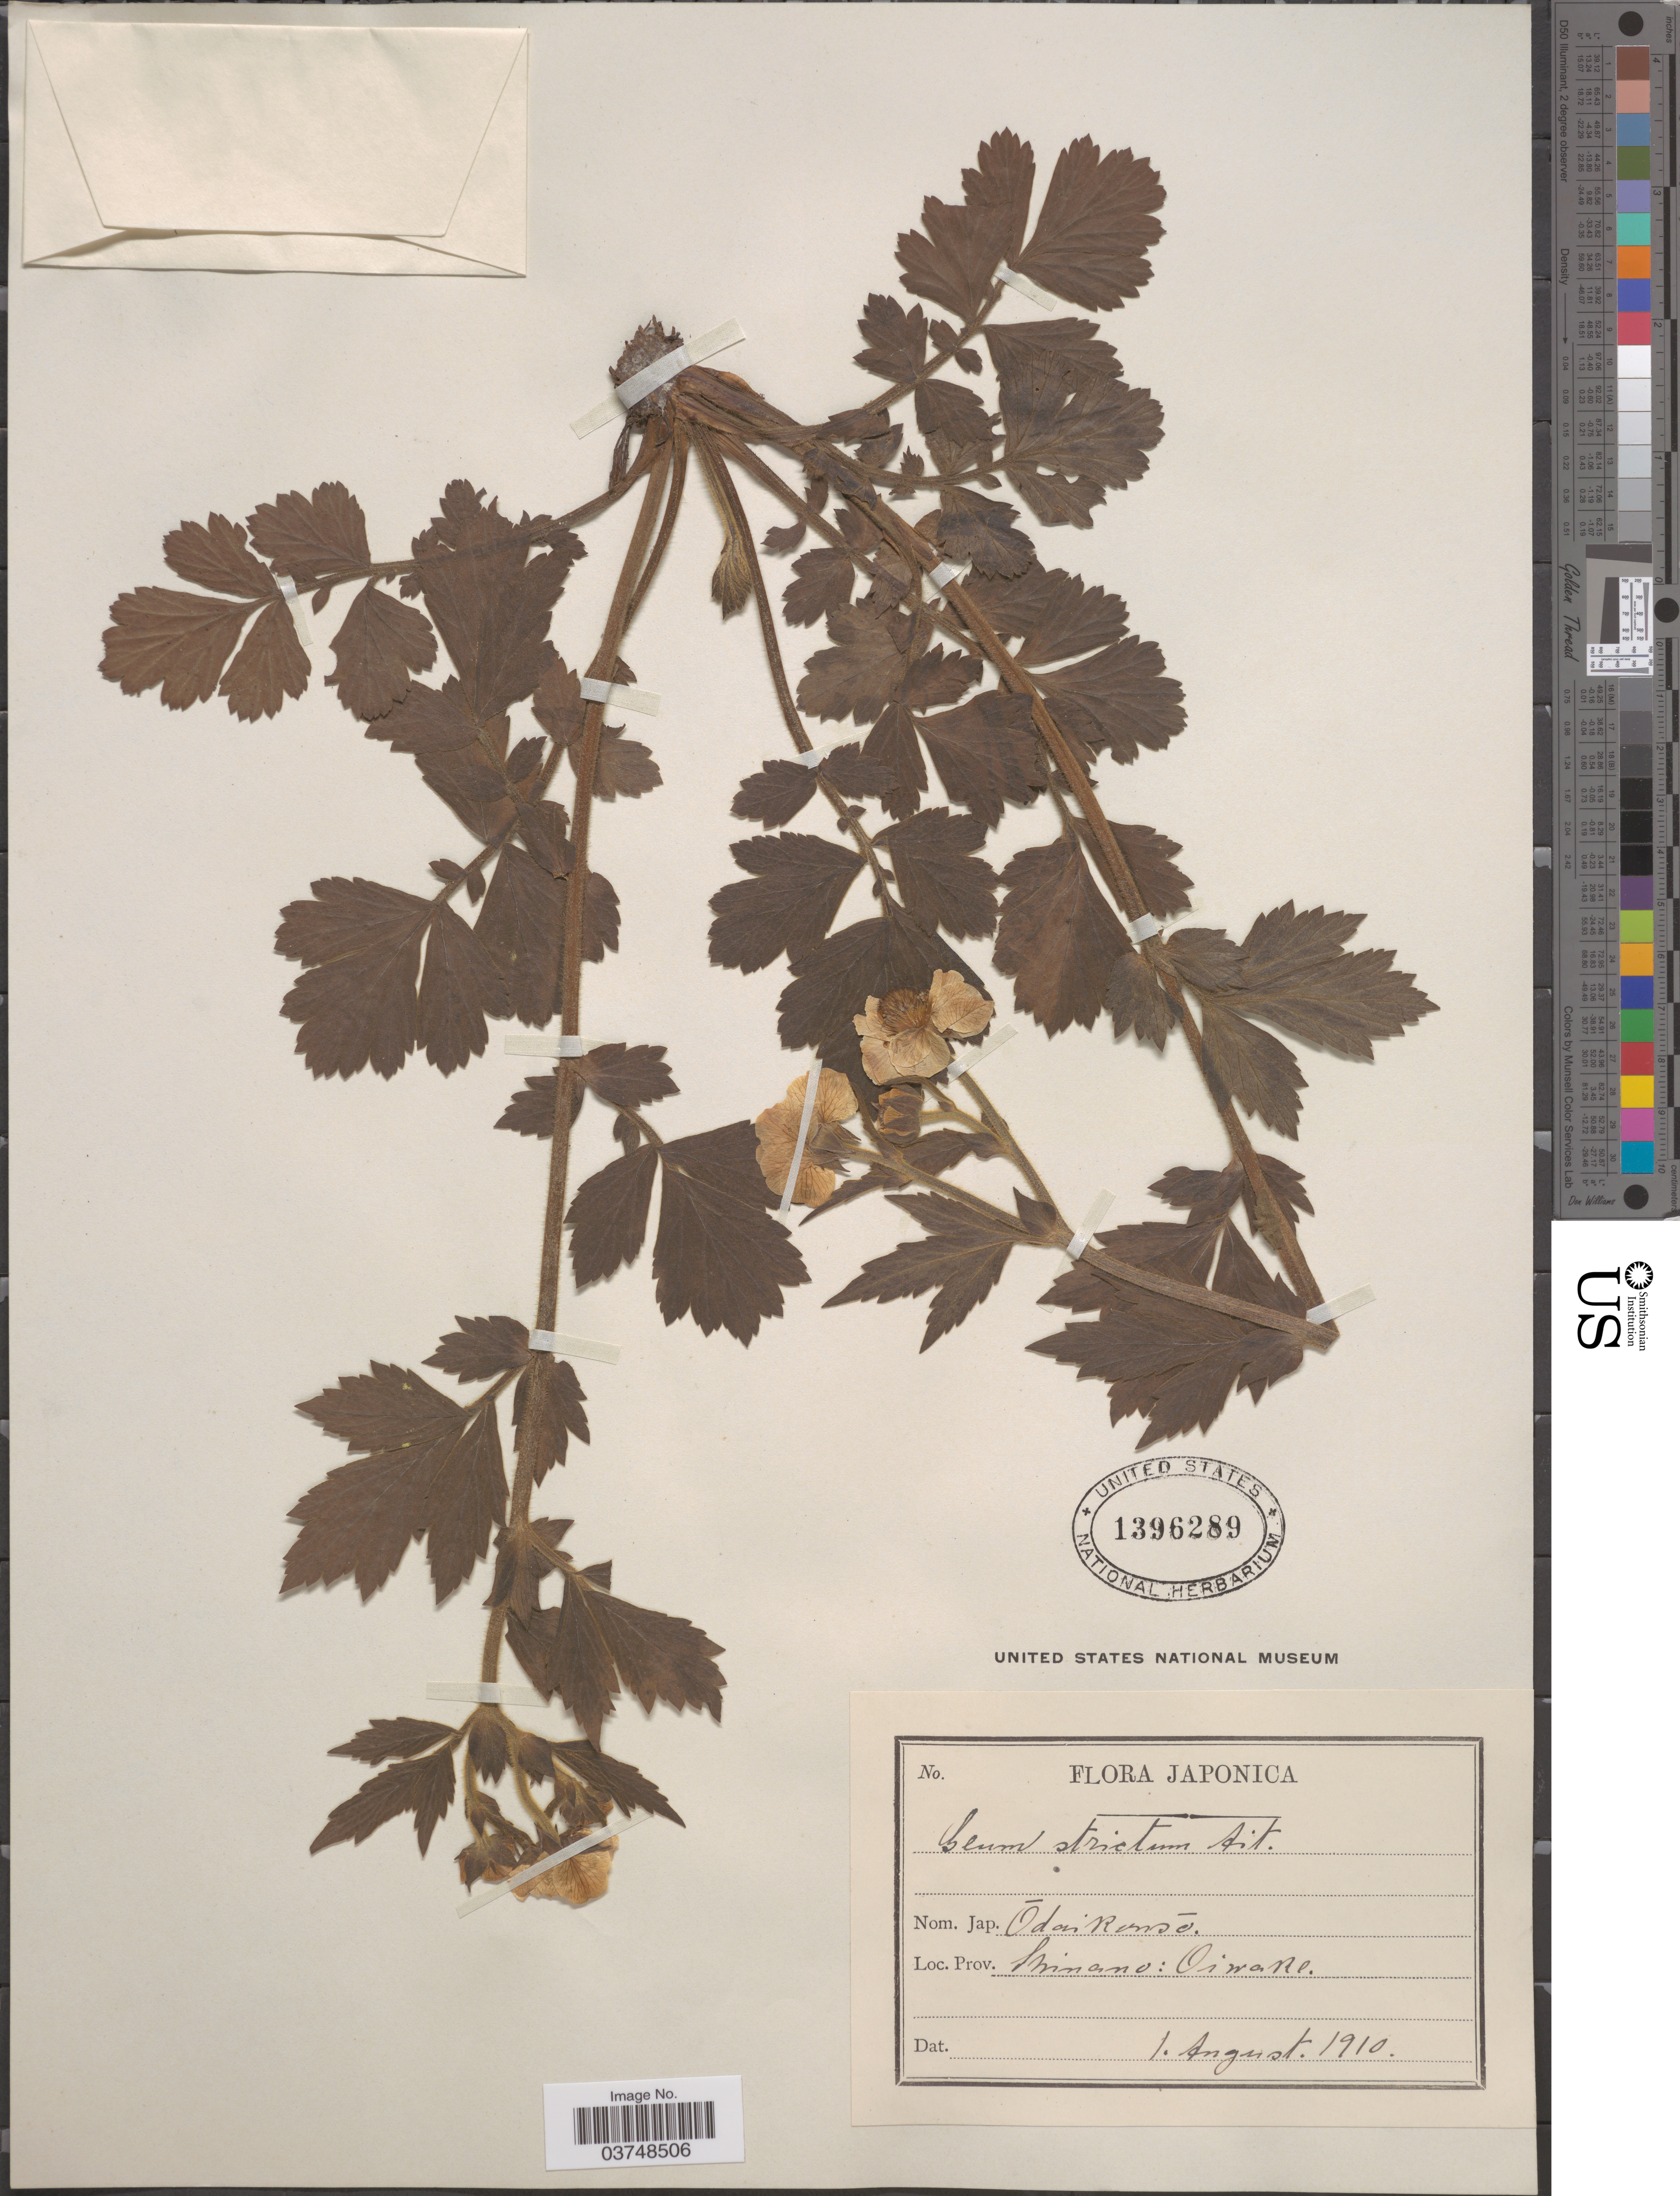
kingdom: Plantae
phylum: Tracheophyta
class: Magnoliopsida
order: Rosales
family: Rosaceae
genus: Geum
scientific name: Geum strictum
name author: Aiton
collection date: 1910-08-01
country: Japan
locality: Shimano: Oiwake.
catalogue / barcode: US 1396289